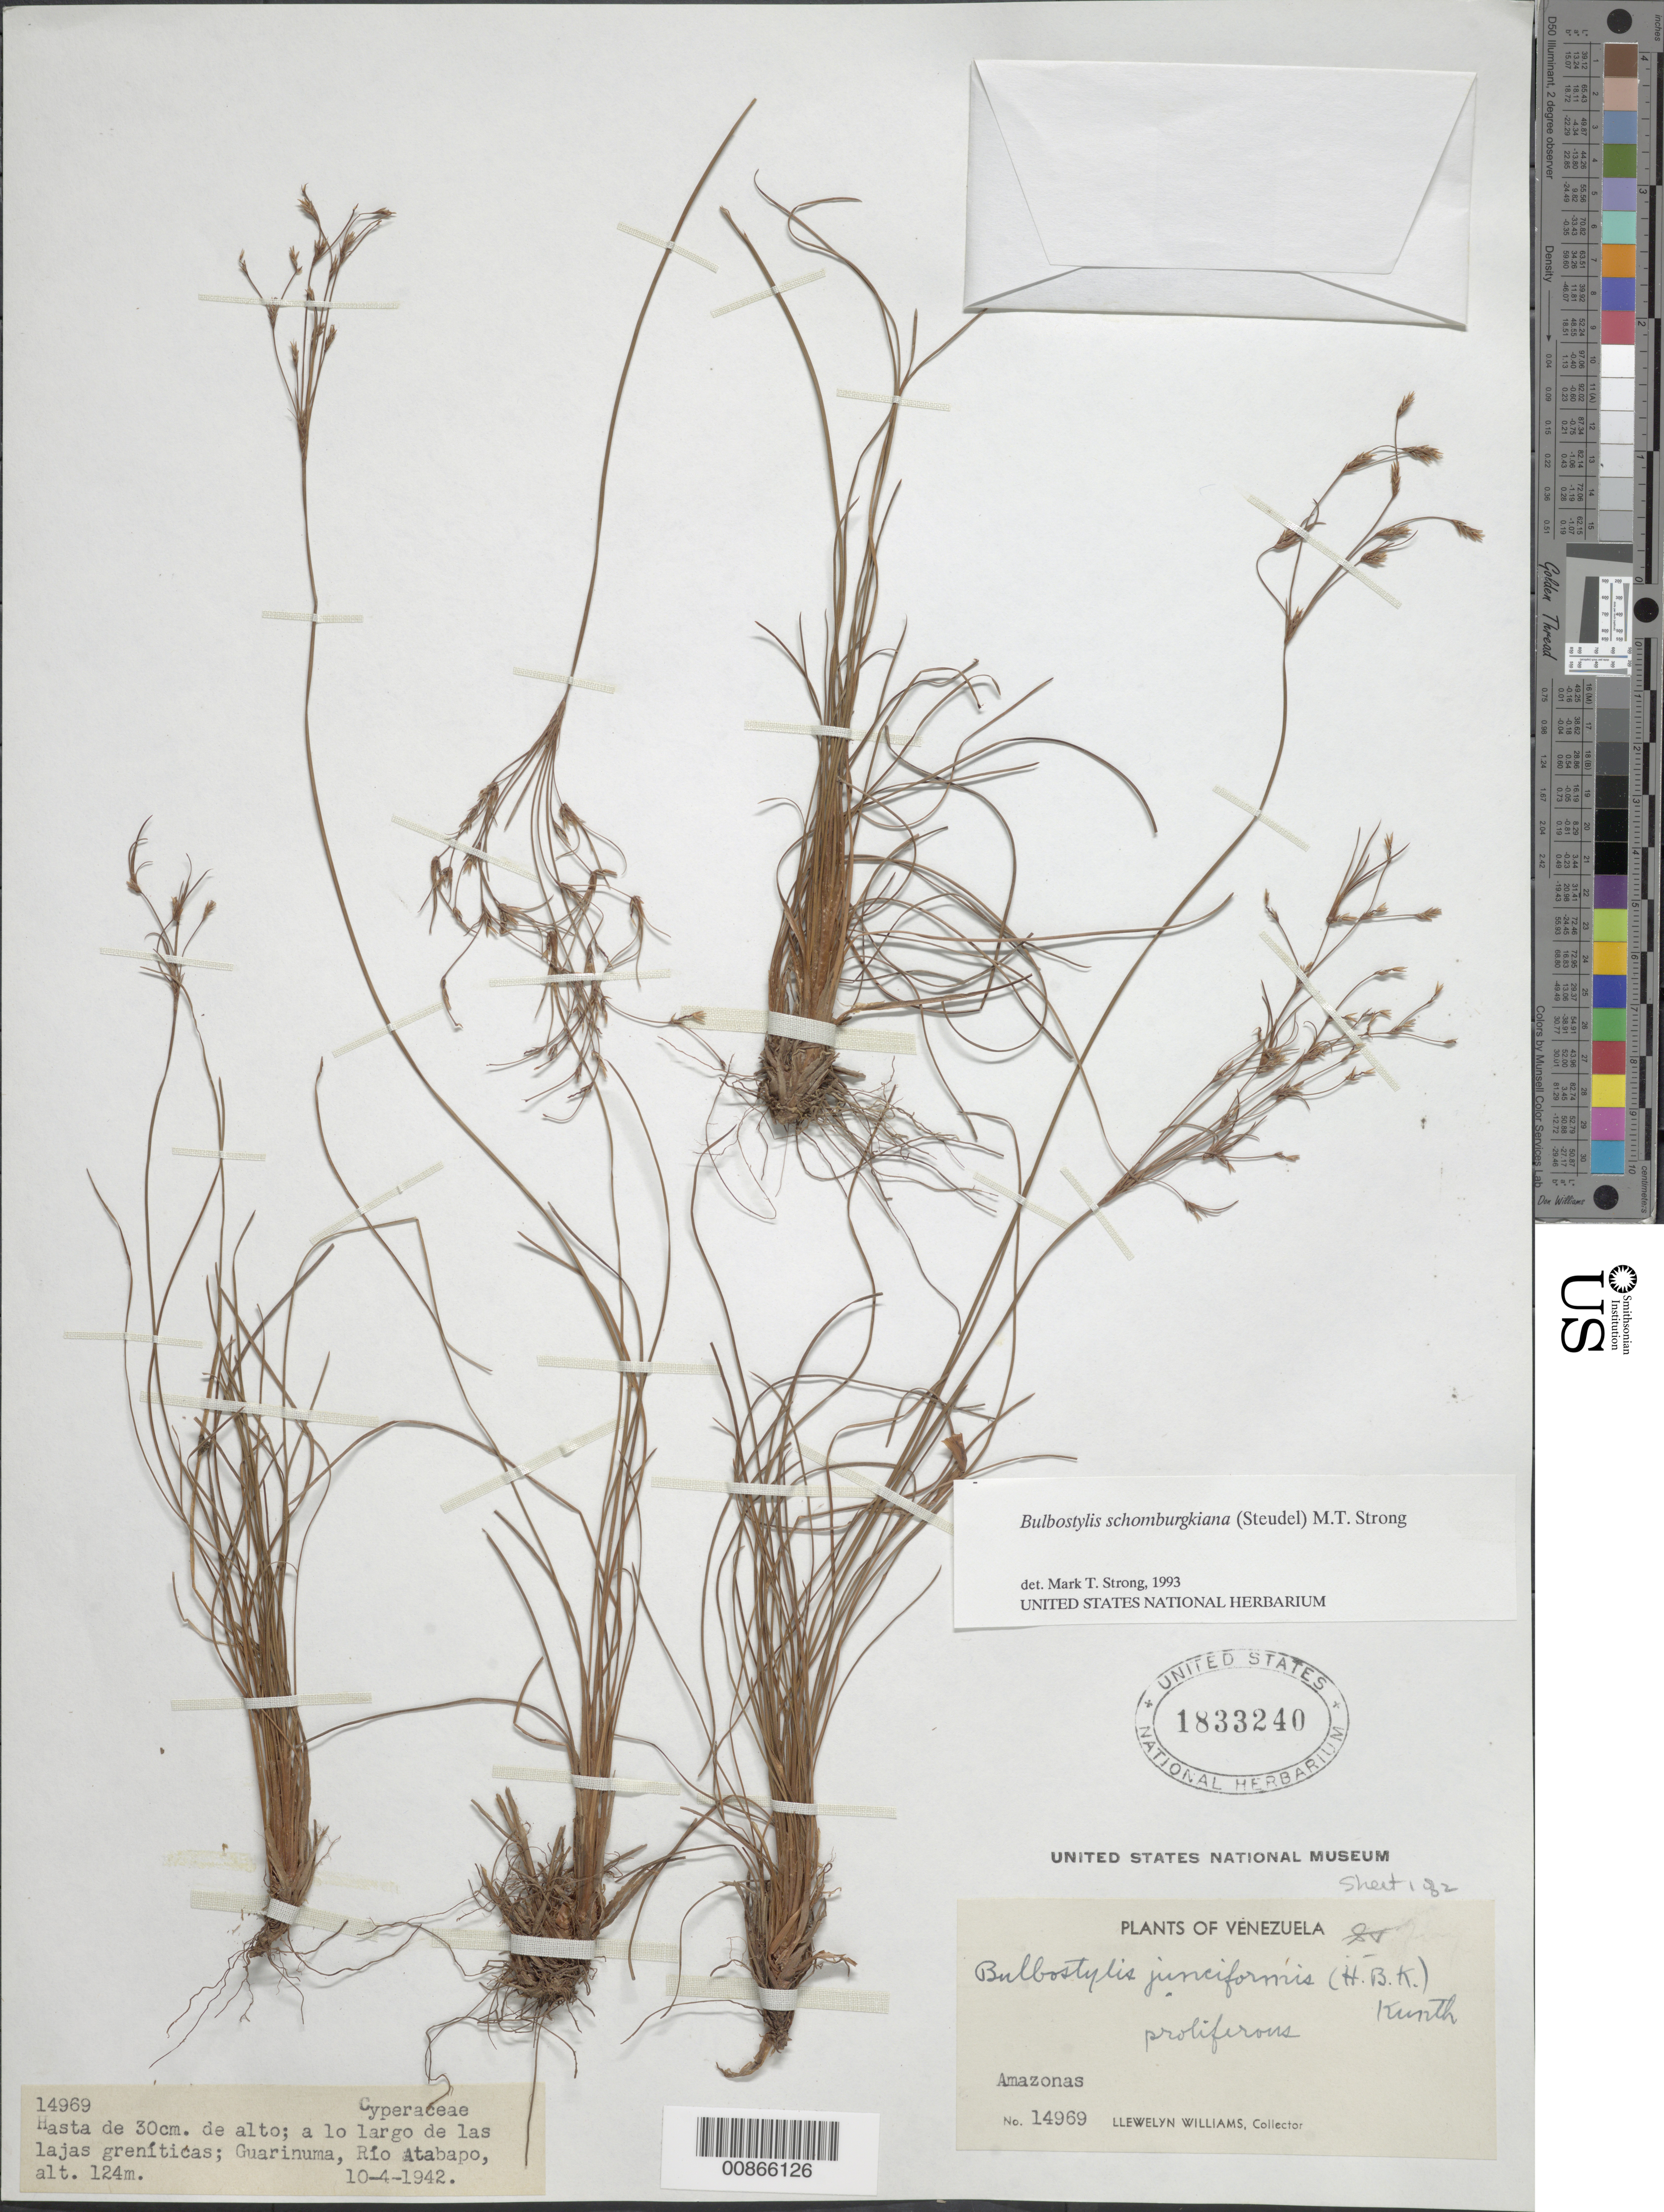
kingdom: Plantae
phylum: Tracheophyta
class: Liliopsida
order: Poales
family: Cyperaceae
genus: Bulbostylis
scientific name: Bulbostylis schomburgkiana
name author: (Steud.) M.T. Strong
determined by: Strong, M. T., (US), Smithsonian Institution - National Museum of Natural History (UNITED STATES)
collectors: Ll. Williams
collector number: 14969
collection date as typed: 10-Apr-42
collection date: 1942-04-10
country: Venezuela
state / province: Amazonas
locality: Guarinuma, Río Atabapo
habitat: Lajas graníticas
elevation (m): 124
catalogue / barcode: US 1833240